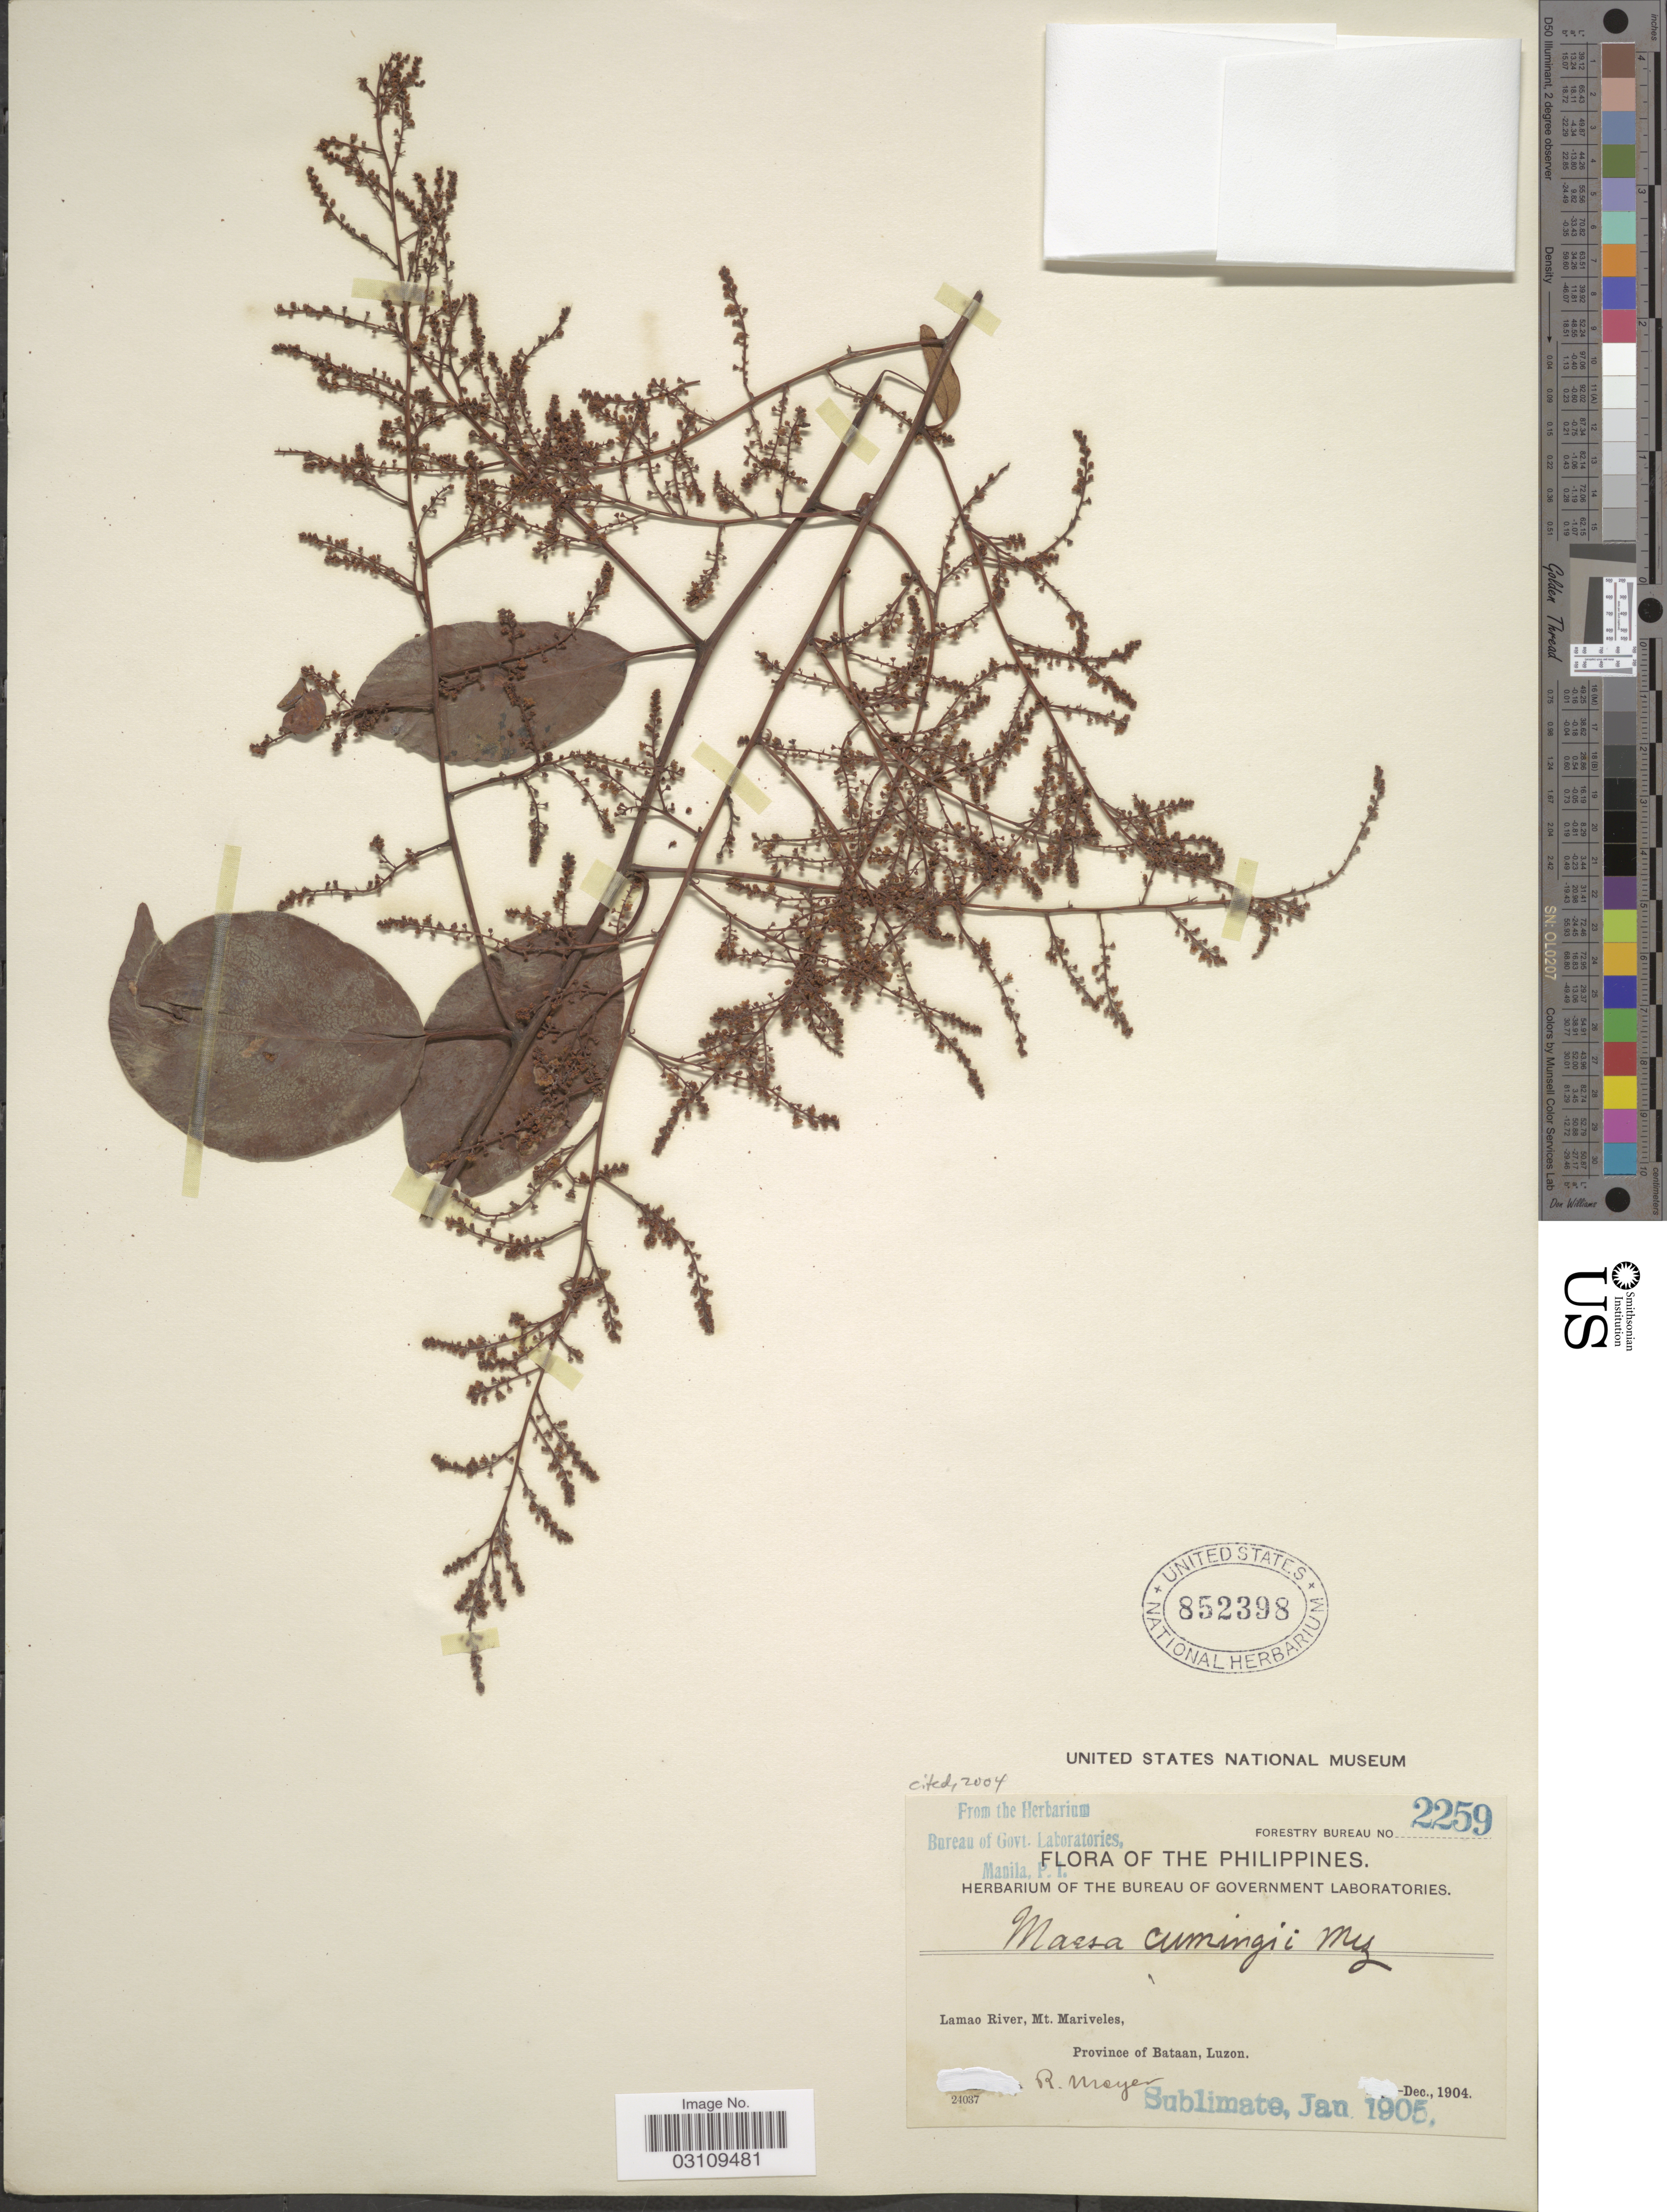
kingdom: Plantae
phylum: Tracheophyta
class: Magnoliopsida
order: Ericales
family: Primulaceae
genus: Maesa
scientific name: Maesa cumingii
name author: Mez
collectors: R. Meyer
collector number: Forestry Bureau 2259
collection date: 1904-12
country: Philippines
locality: Lamao River, Mt. Mariveles, Province of Bataan, Luzon.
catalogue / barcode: US 852398